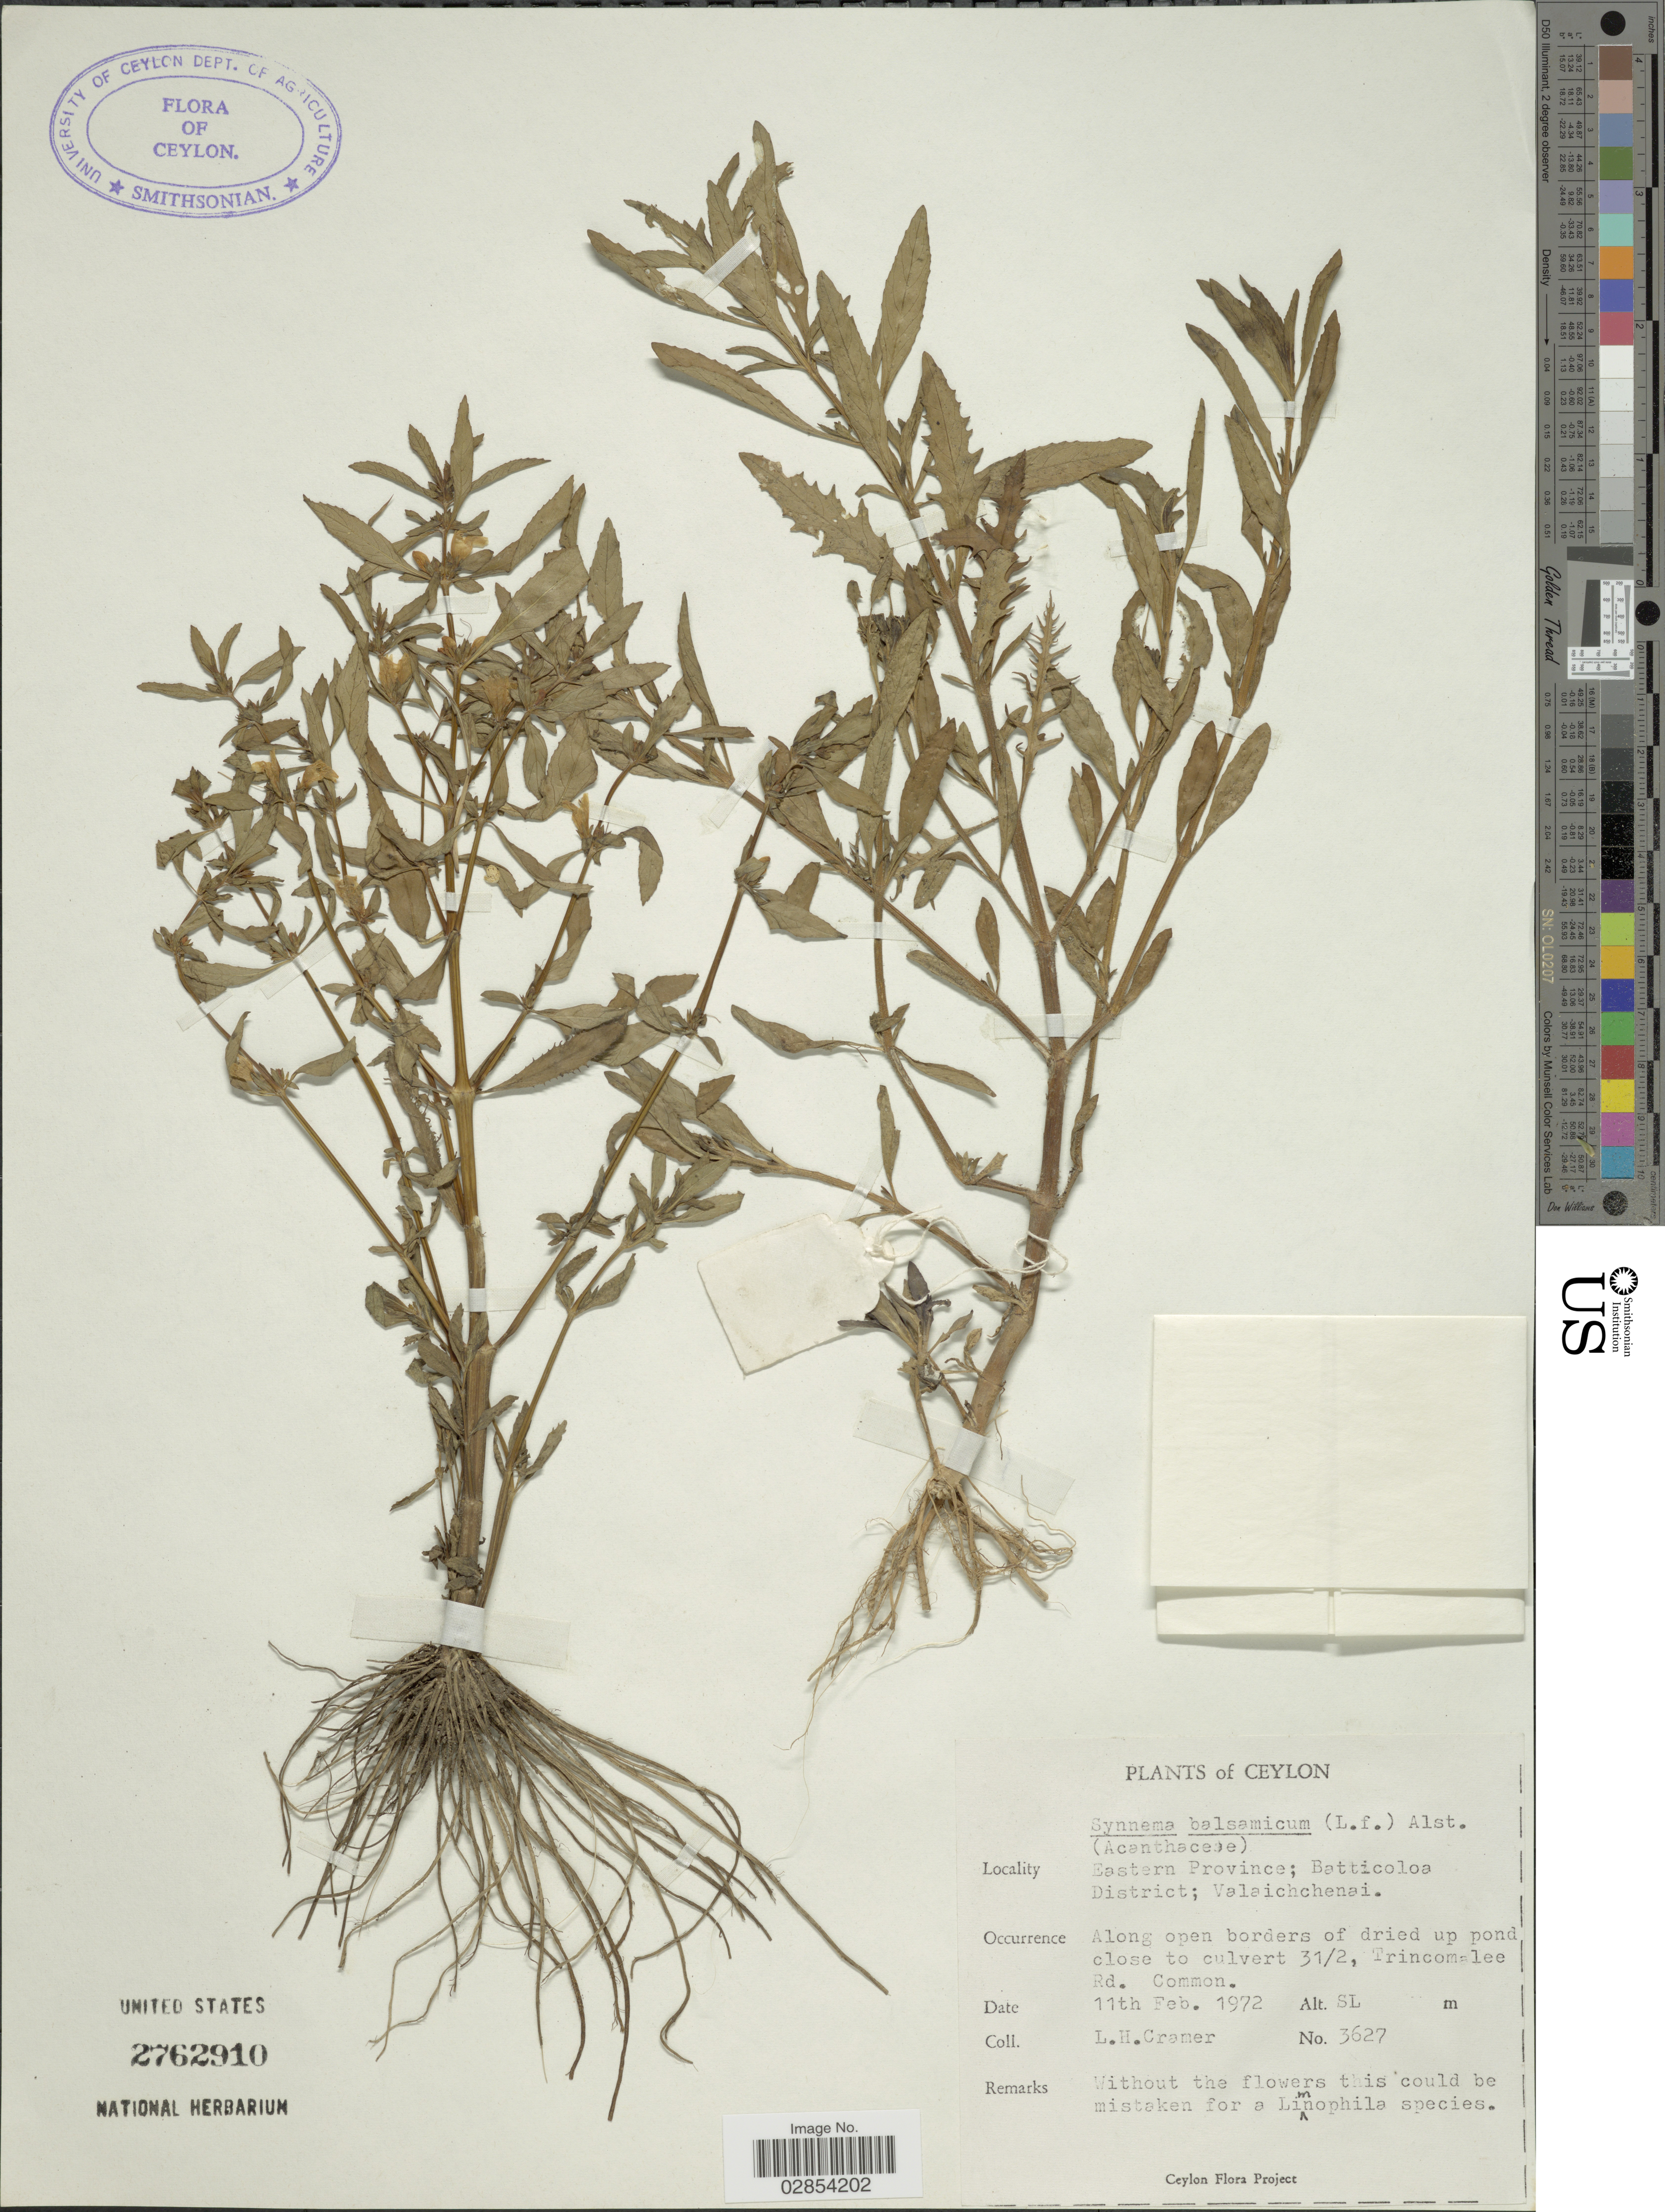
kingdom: Plantae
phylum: Tracheophyta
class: Magnoliopsida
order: Lamiales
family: Acanthaceae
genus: Hygrophila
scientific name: Hygrophila balsamica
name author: Raf.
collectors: L. H. Cramer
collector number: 3627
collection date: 1972-02-11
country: Sri Lanka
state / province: Eastern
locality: Ceylon. Batticoloa District; Valaichchenai. Along open borders of dried up pond close to culvert 31/2, Trincomalee Rd.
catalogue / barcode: US 2762910